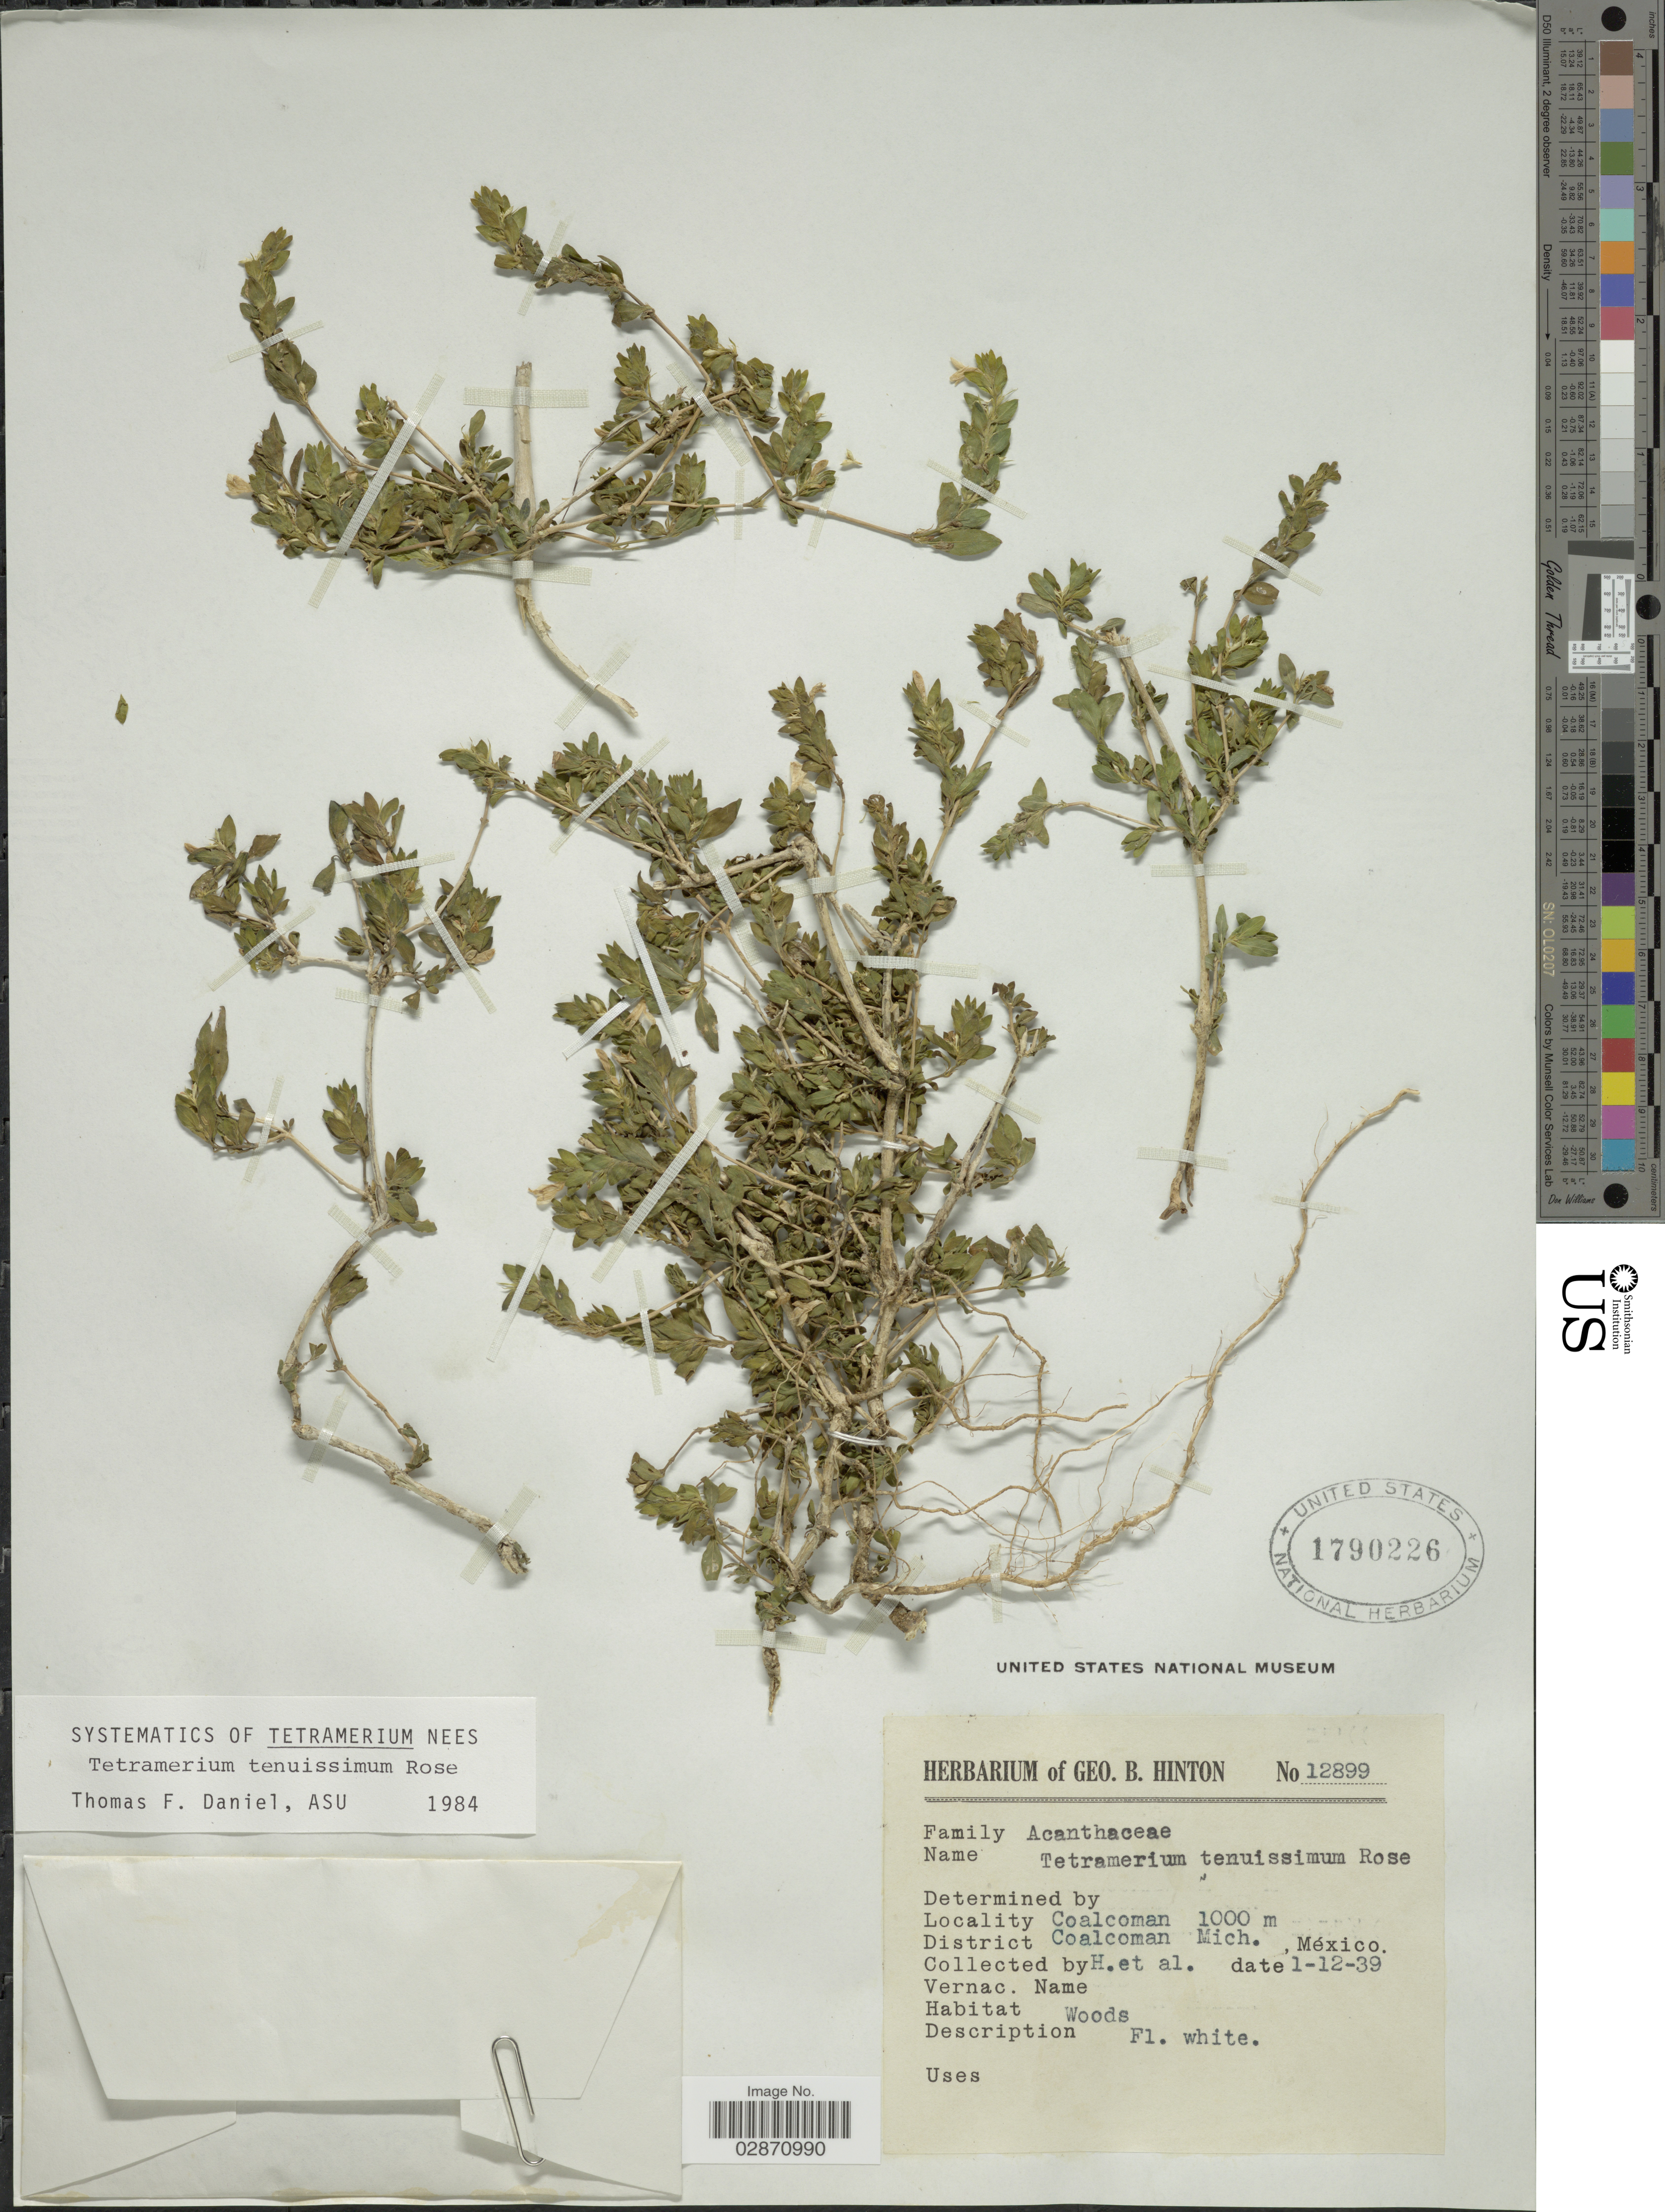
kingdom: Plantae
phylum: Tracheophyta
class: Magnoliopsida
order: Lamiales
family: Acanthaceae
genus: Tetramerium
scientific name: Tetramerium tenuissimum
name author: Rose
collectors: G. B. Hinton & et al.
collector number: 12899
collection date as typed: Transcribed d/m/y: 1/12/39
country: Mexico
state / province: Michoacán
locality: Coalcoman, District Coalcoman.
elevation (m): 1000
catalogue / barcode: US 1790226